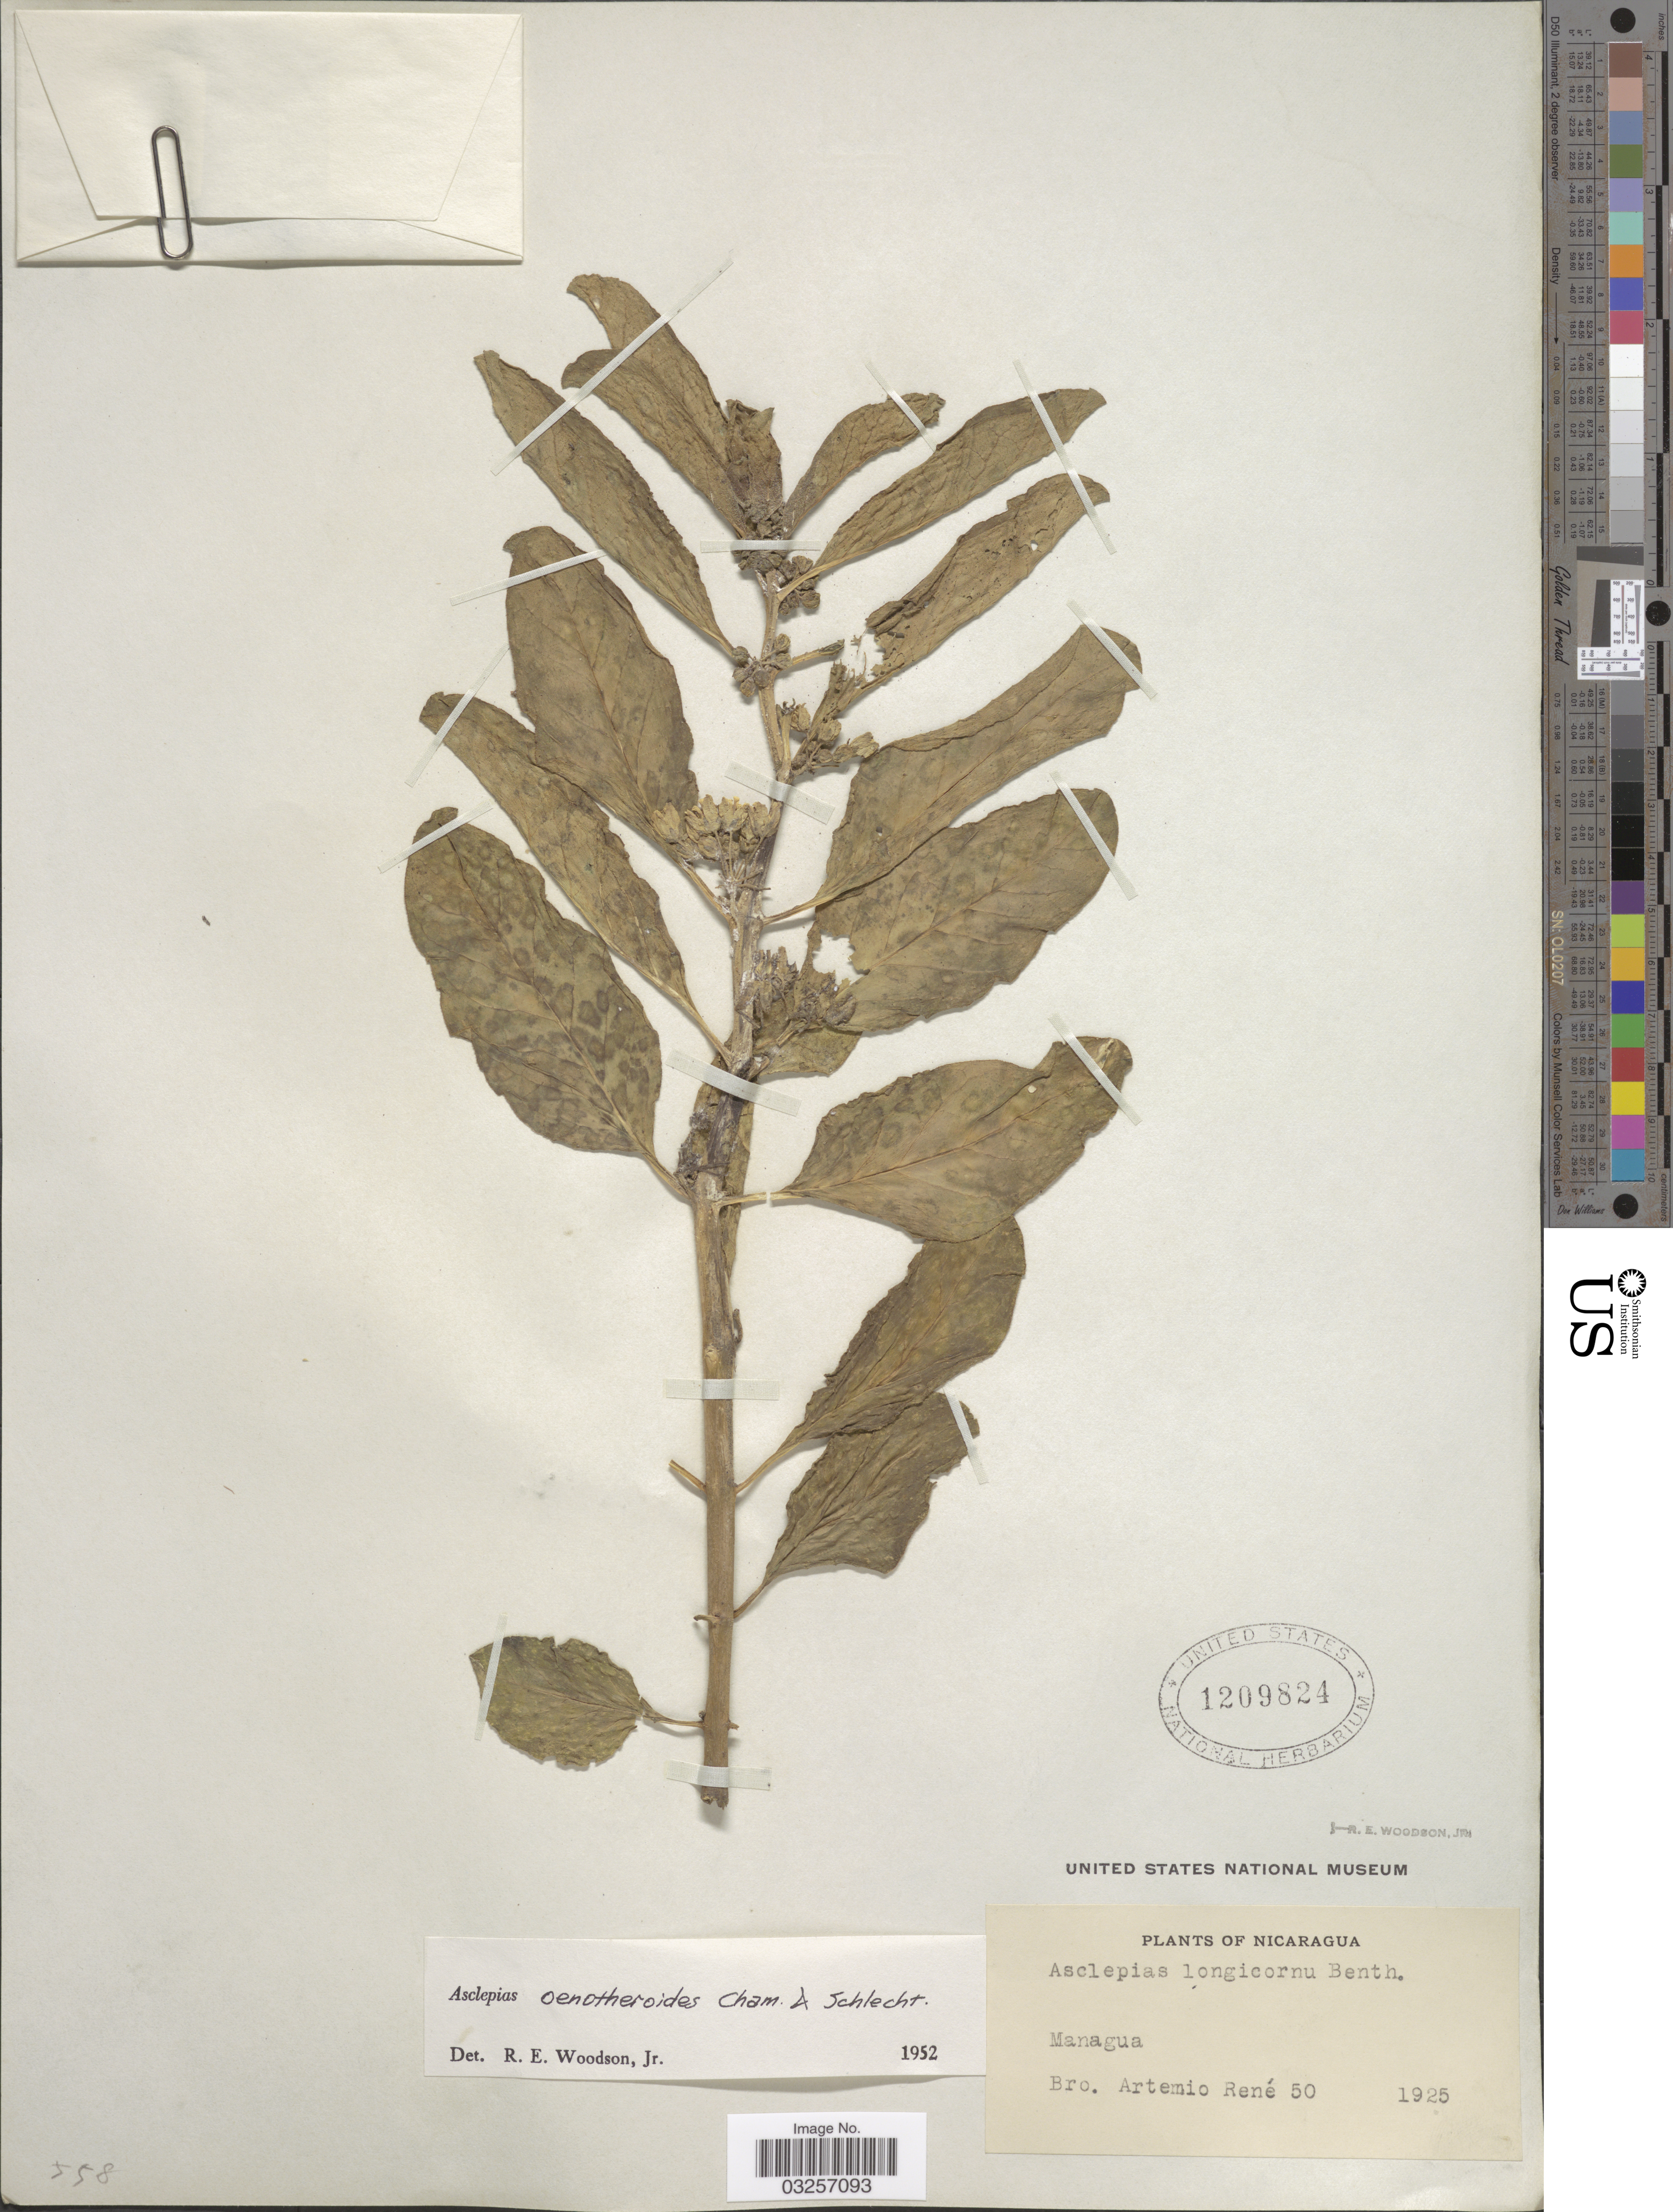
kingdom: Plantae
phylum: Tracheophyta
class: Magnoliopsida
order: Gentianales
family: Apocynaceae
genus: Asclepias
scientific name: Asclepias oenotheroides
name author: Schltdl. & Cham.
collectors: B. Rene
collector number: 50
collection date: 1925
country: Nicaragua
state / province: Managua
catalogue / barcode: US 1209824